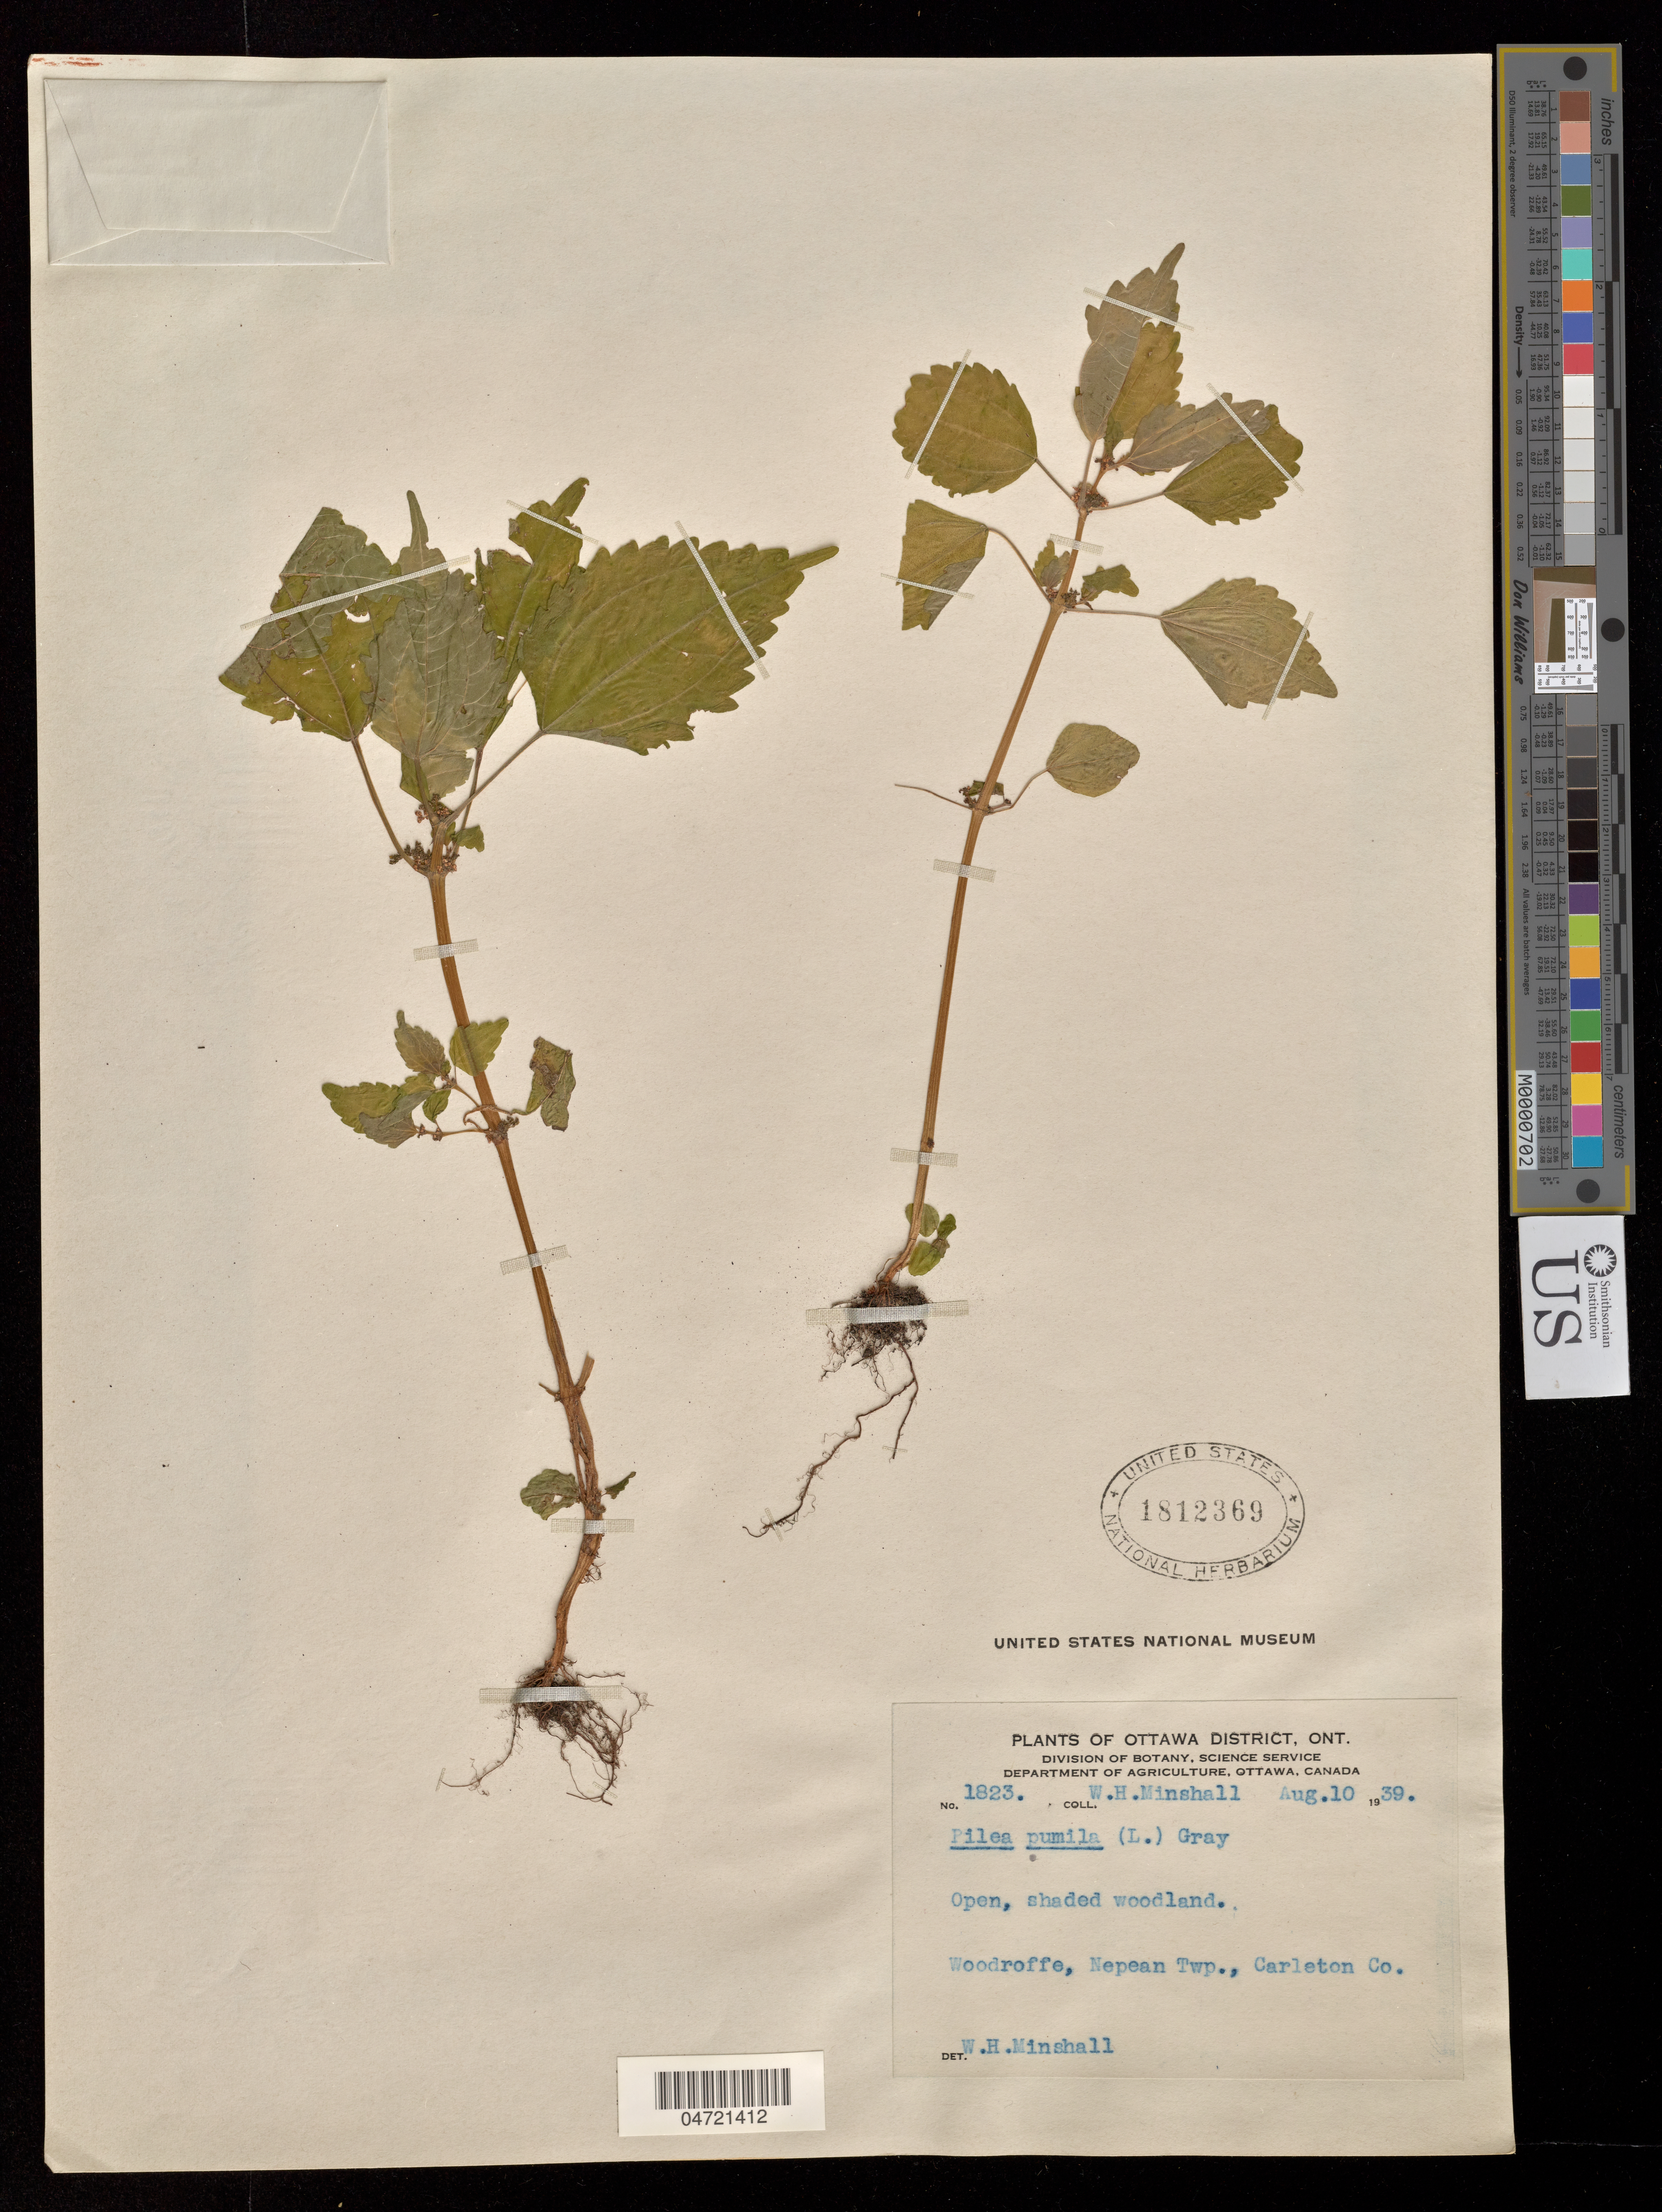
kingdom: Plantae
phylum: Tracheophyta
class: Magnoliopsida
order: Rosales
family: Urticaceae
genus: Pilea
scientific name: Pilea pumila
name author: (L.) A. Gray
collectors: W. Minshall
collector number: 1823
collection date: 1939-08-10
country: Canada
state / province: Ontario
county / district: Ottawa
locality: Richardson's Grove, Woodroffe, Nepean Twp., Carleton County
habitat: Open, shaded woodland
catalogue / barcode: US 1812369